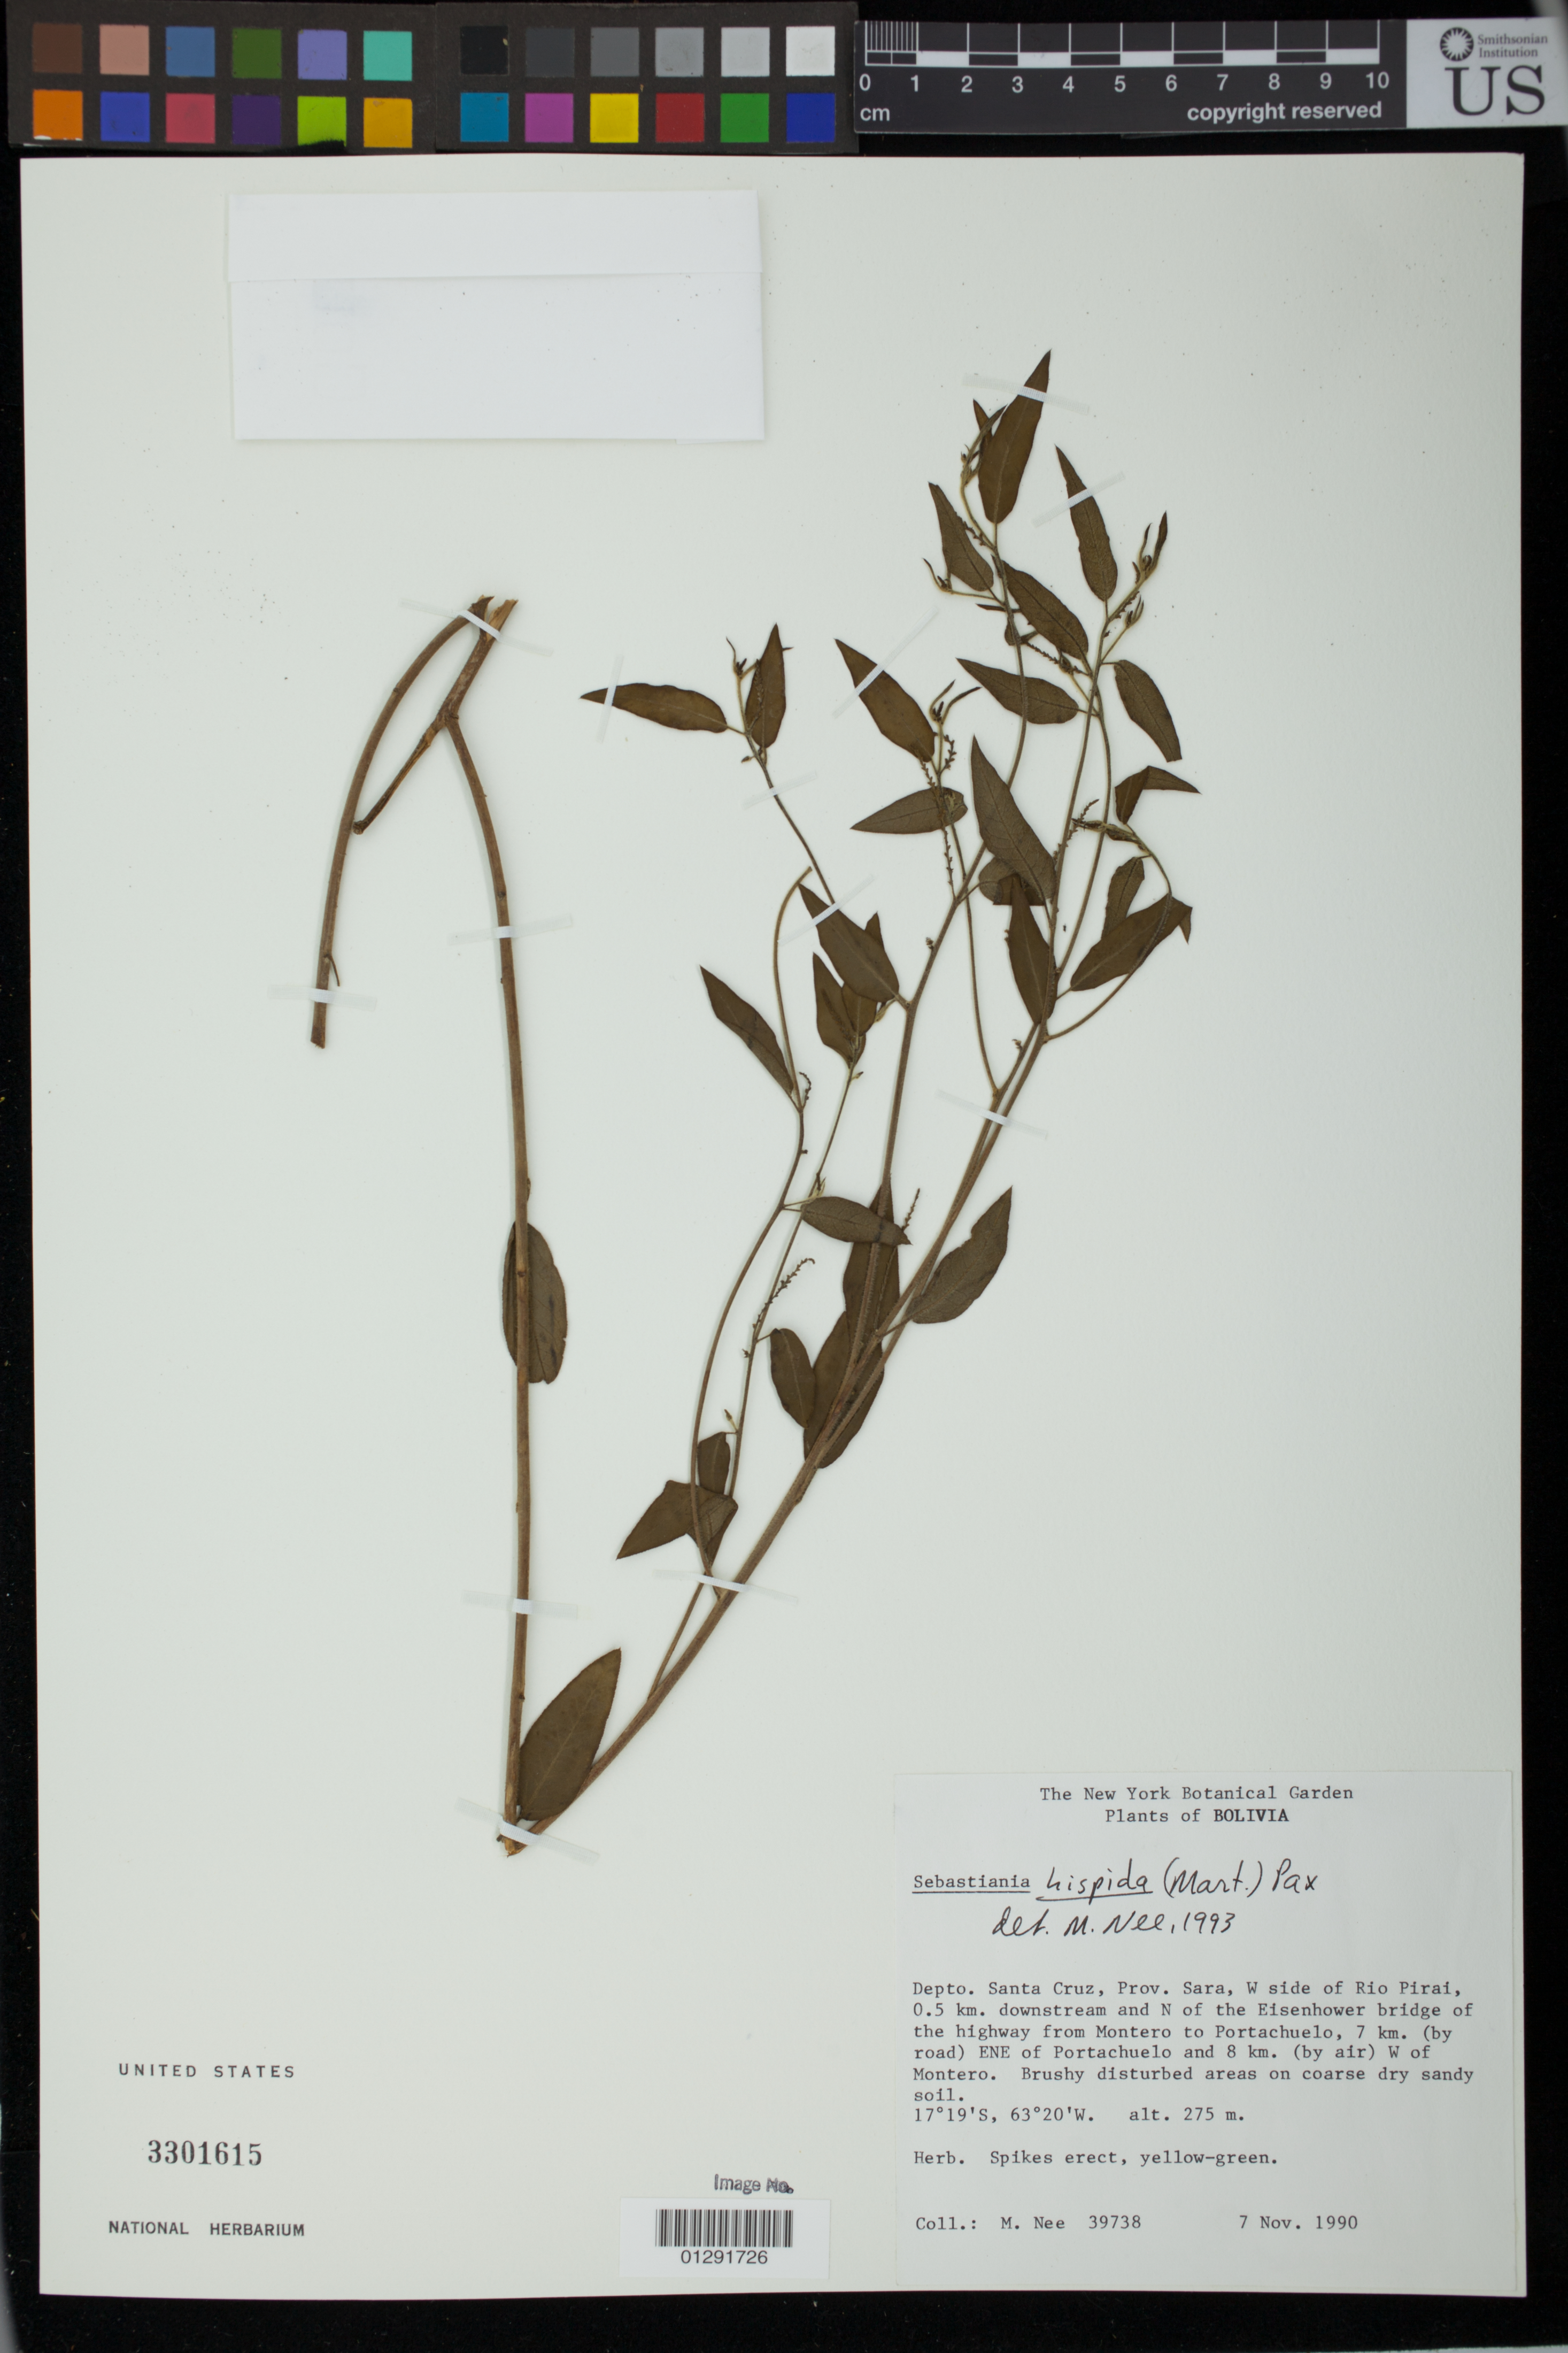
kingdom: Plantae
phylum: Tracheophyta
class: Magnoliopsida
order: Malpighiales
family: Euphorbiaceae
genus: Sebastiania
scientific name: Sebastiania hispida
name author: (Mart.) Pax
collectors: M. Nee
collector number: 39738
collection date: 1990-11-07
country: Bolivia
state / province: Santa Cruz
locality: Prov. Sara, W side of Rio Pirai, 0.5 km. downstream and N of the Eisenhower bridge of the highway from Montero to Portachuelo, 7 km. (by road) ENE of Portachuelo and 8 km. (by air) W of Montero.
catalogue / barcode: US 3301615